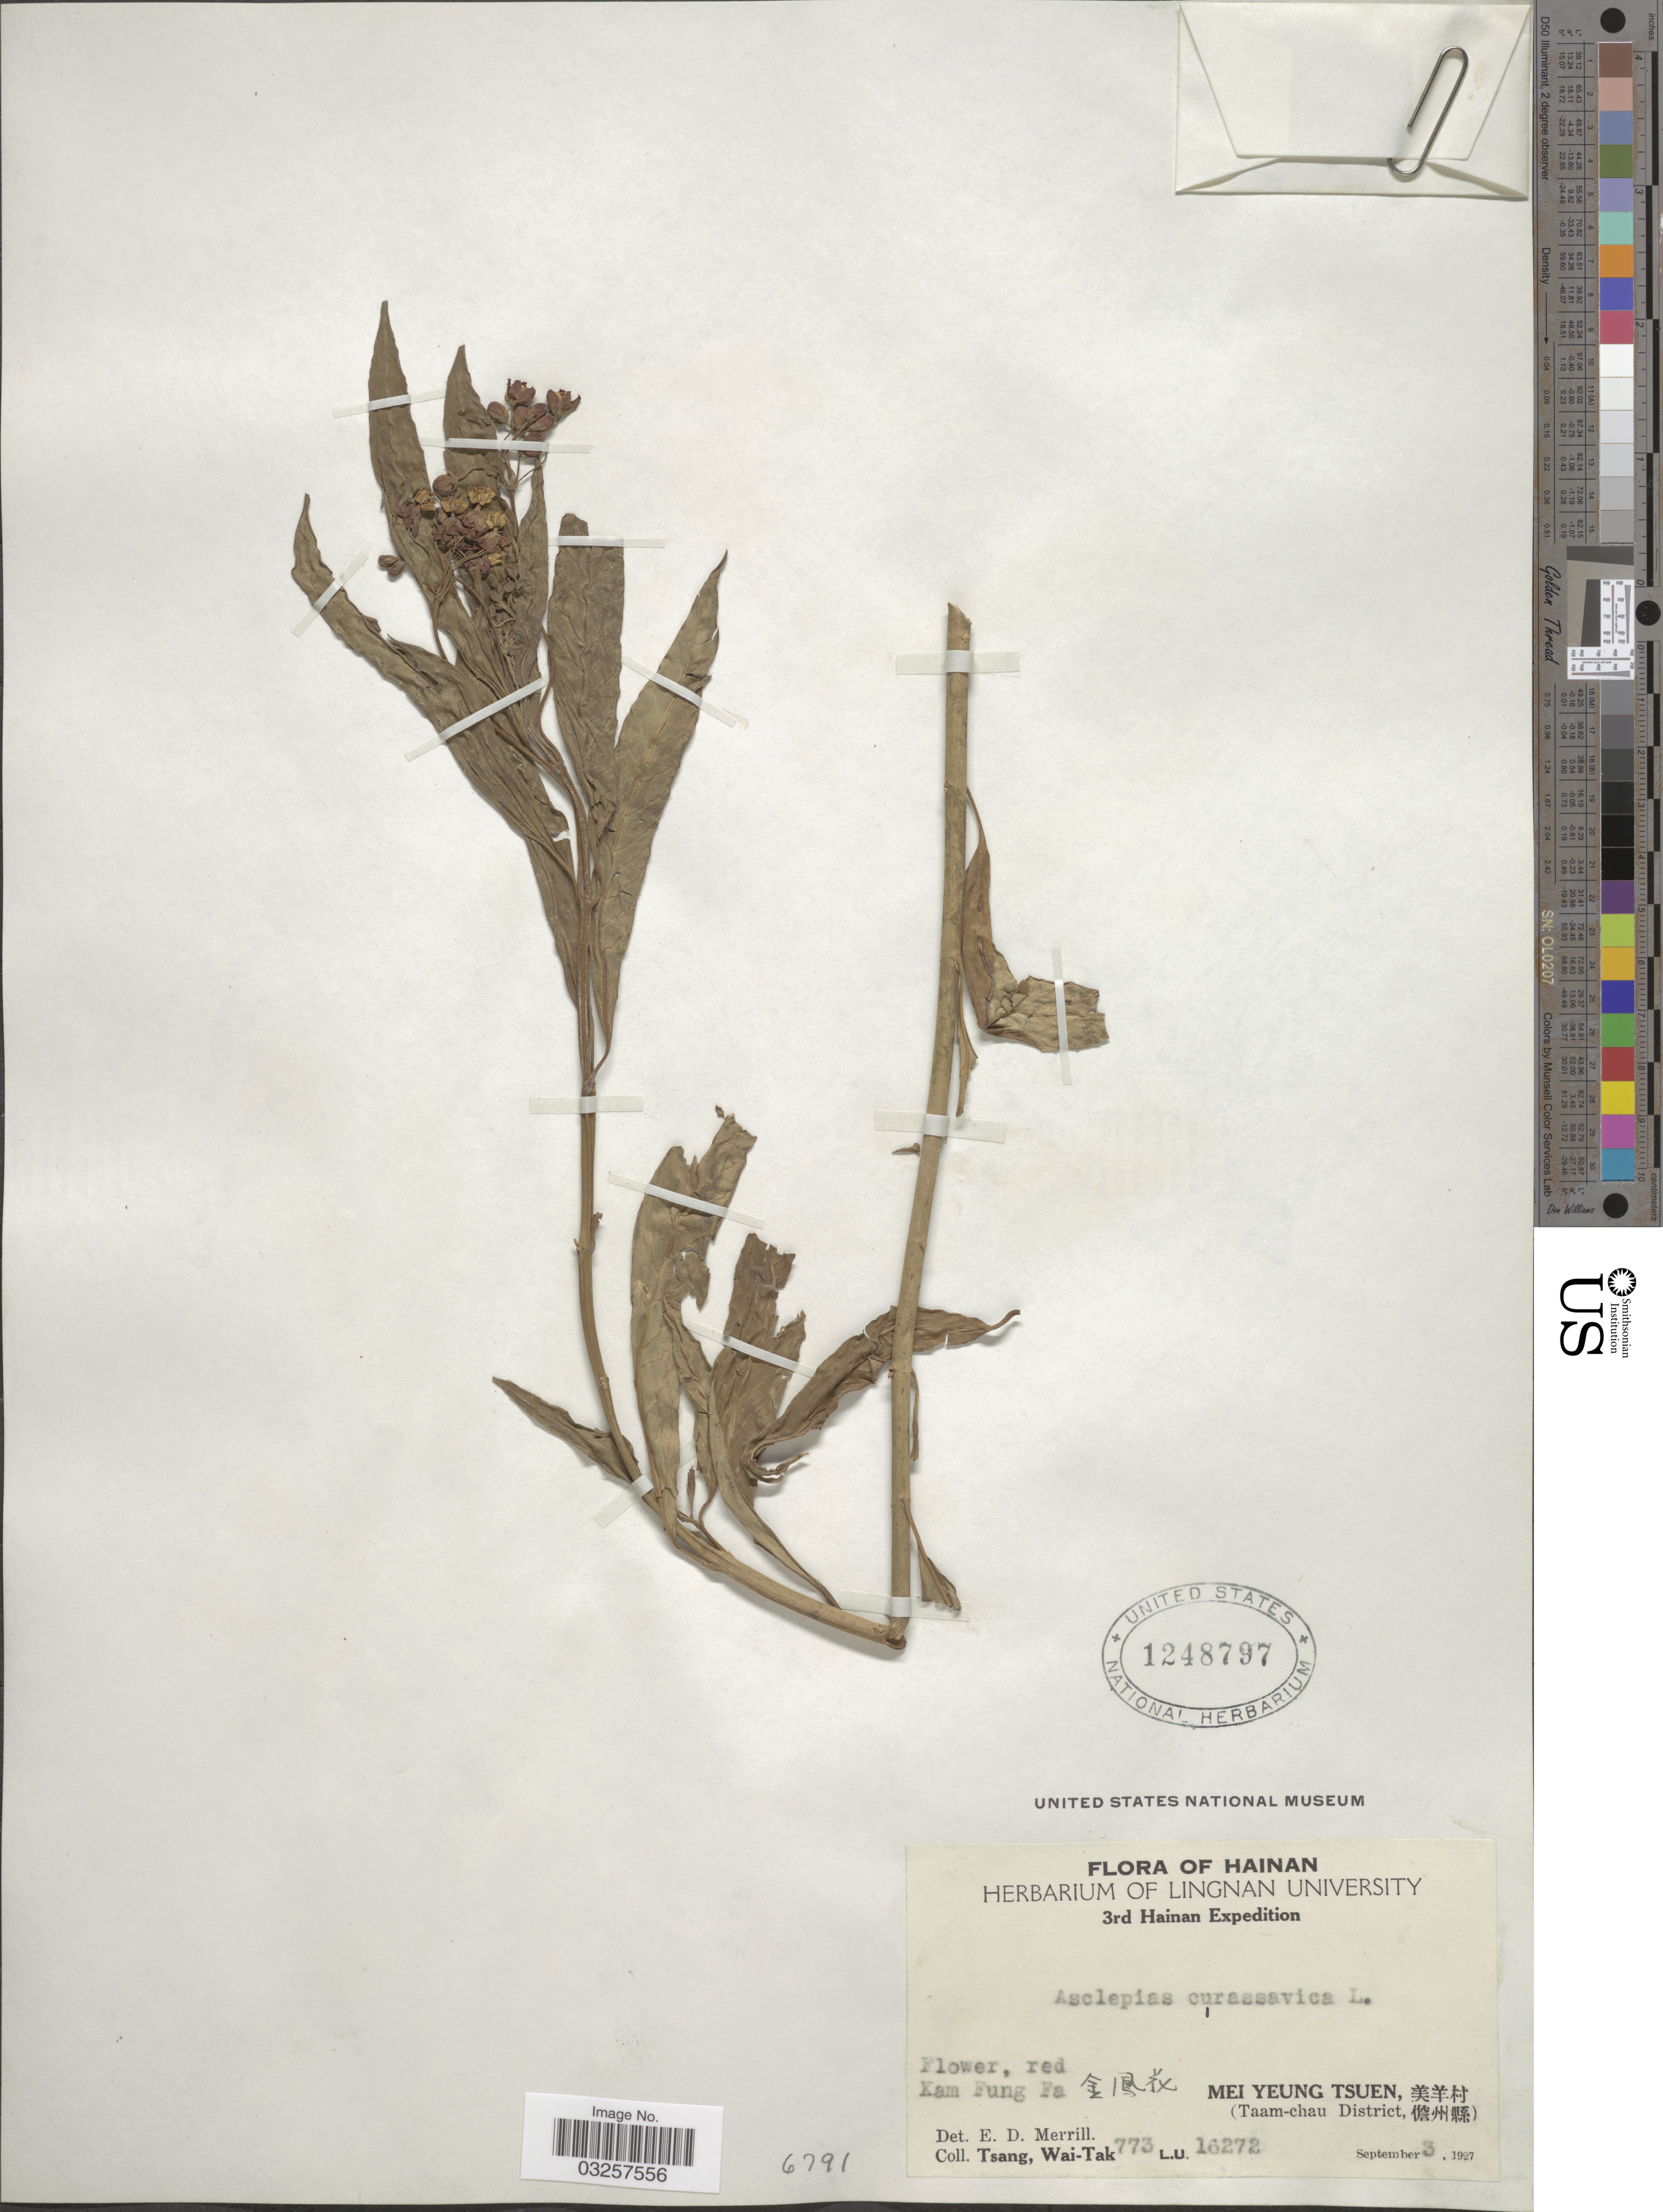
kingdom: Plantae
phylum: Tracheophyta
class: Magnoliopsida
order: Gentianales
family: Apocynaceae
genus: Asclepias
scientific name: Asclepias curassavica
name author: L.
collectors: W. T. Tsang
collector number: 773LU16272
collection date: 1927-09-03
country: China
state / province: Hainan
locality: Kam Fung Fa X. Mei Yeung Tsuen, X. (Taam-chau District, X).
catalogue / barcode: US 1248797